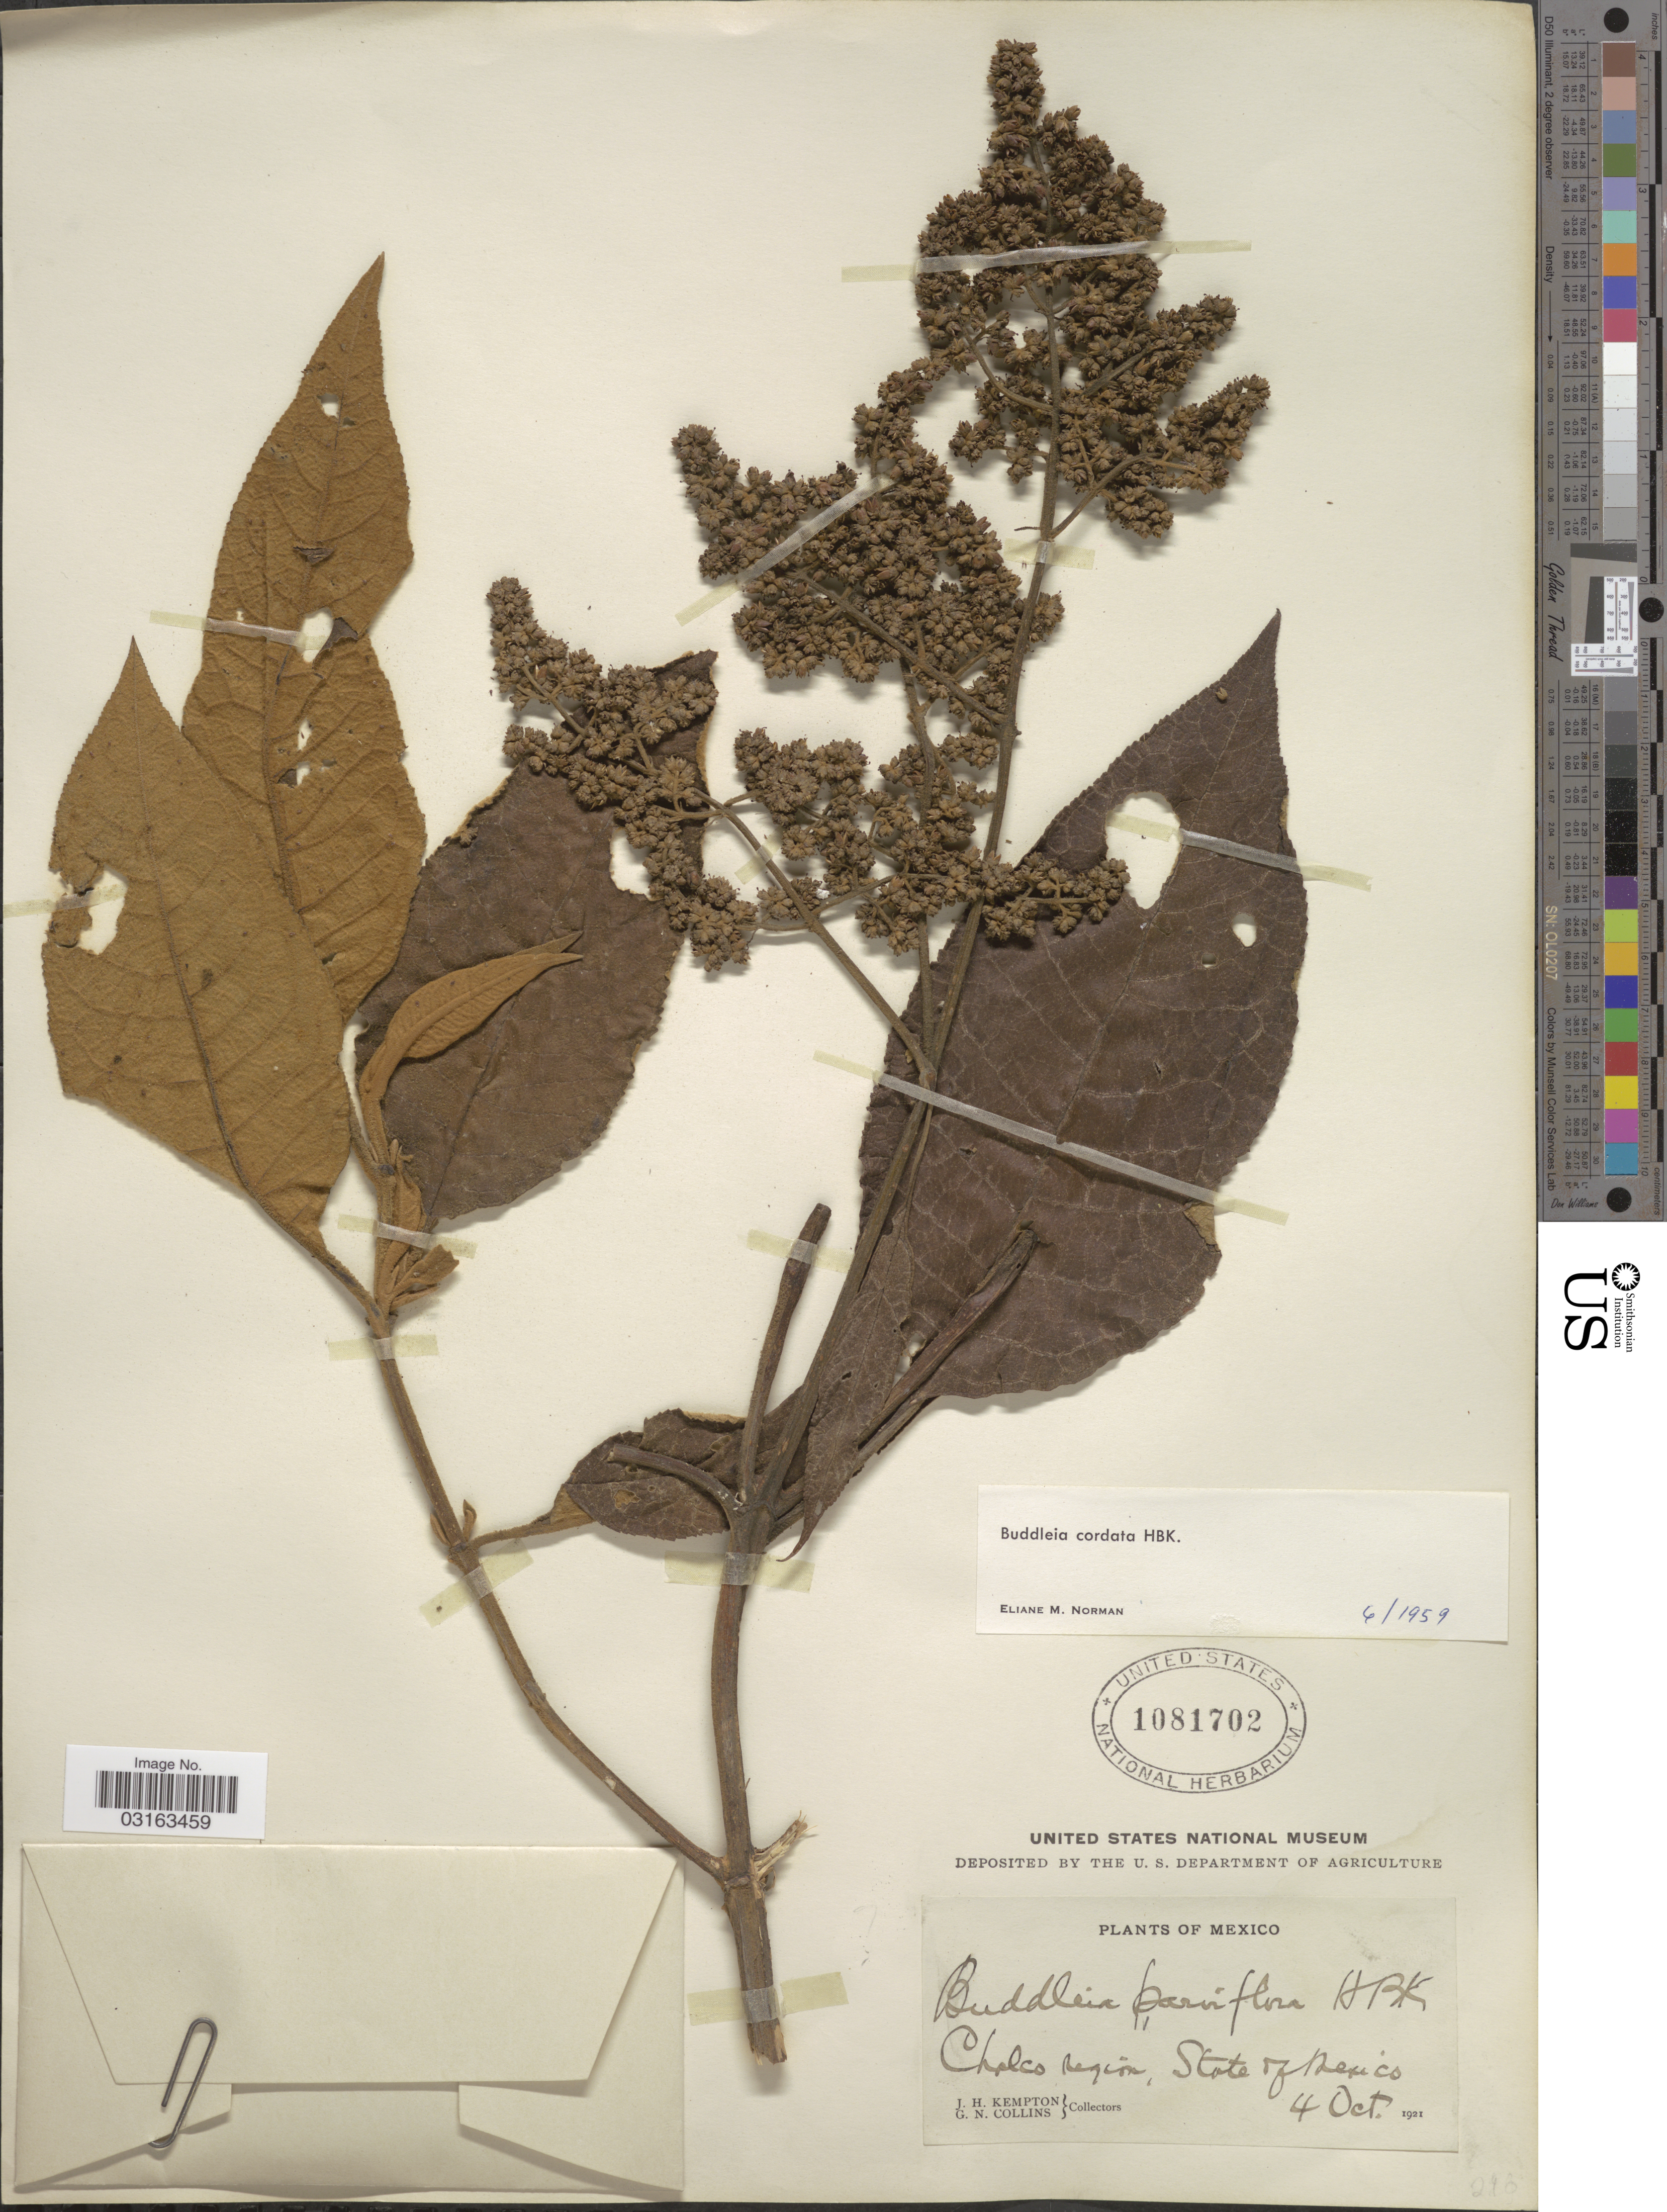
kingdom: Plantae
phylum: Tracheophyta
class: Magnoliopsida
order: Lamiales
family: Scrophulariaceae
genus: Buddleja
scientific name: Buddleja cordata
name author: Kunth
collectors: J. H. Kempton & G. Collins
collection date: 1921-10-04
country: Mexico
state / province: México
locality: Chalco Region.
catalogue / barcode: US 1081702